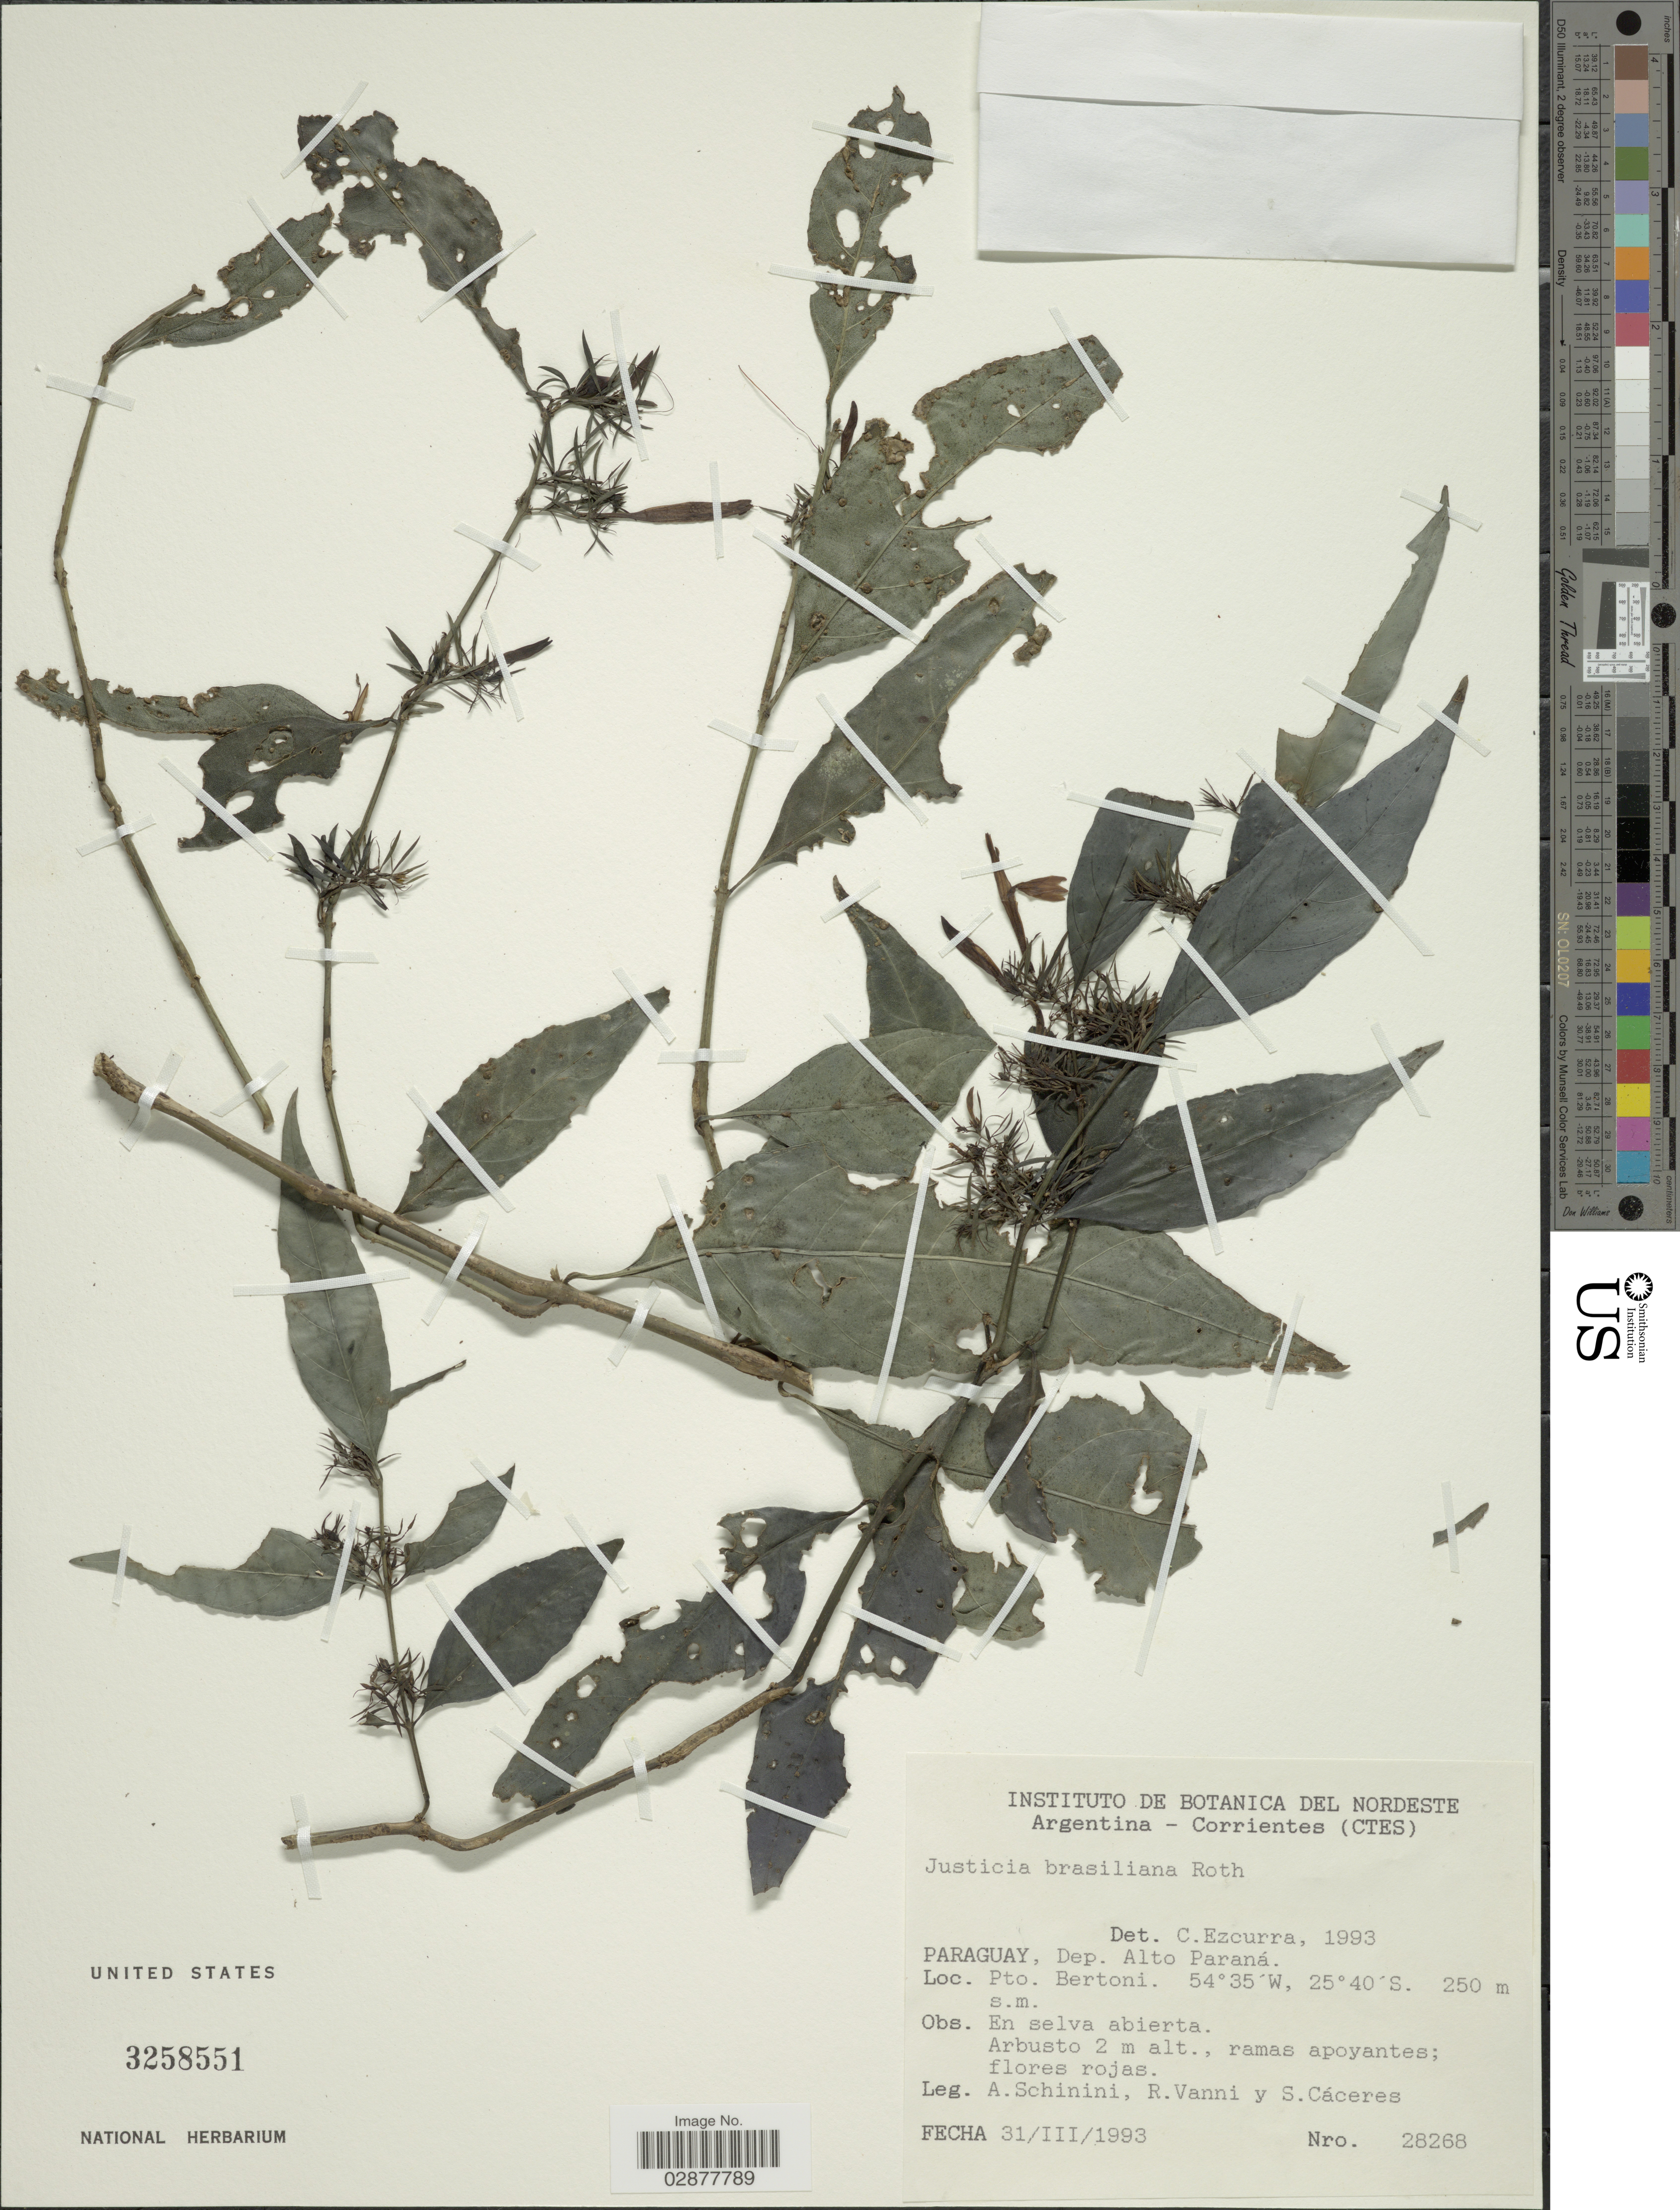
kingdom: Plantae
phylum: Tracheophyta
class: Magnoliopsida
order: Lamiales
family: Acanthaceae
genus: Justicia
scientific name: Justicia brasiliana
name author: Roth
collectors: A. Schinini, R. Vanni & S. Cáceres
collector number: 28268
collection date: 1993-03-31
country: Paraguay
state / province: Alto Parana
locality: Dep. Alto Paraná. Pto. Bertoni.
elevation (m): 250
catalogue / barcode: US 3258551